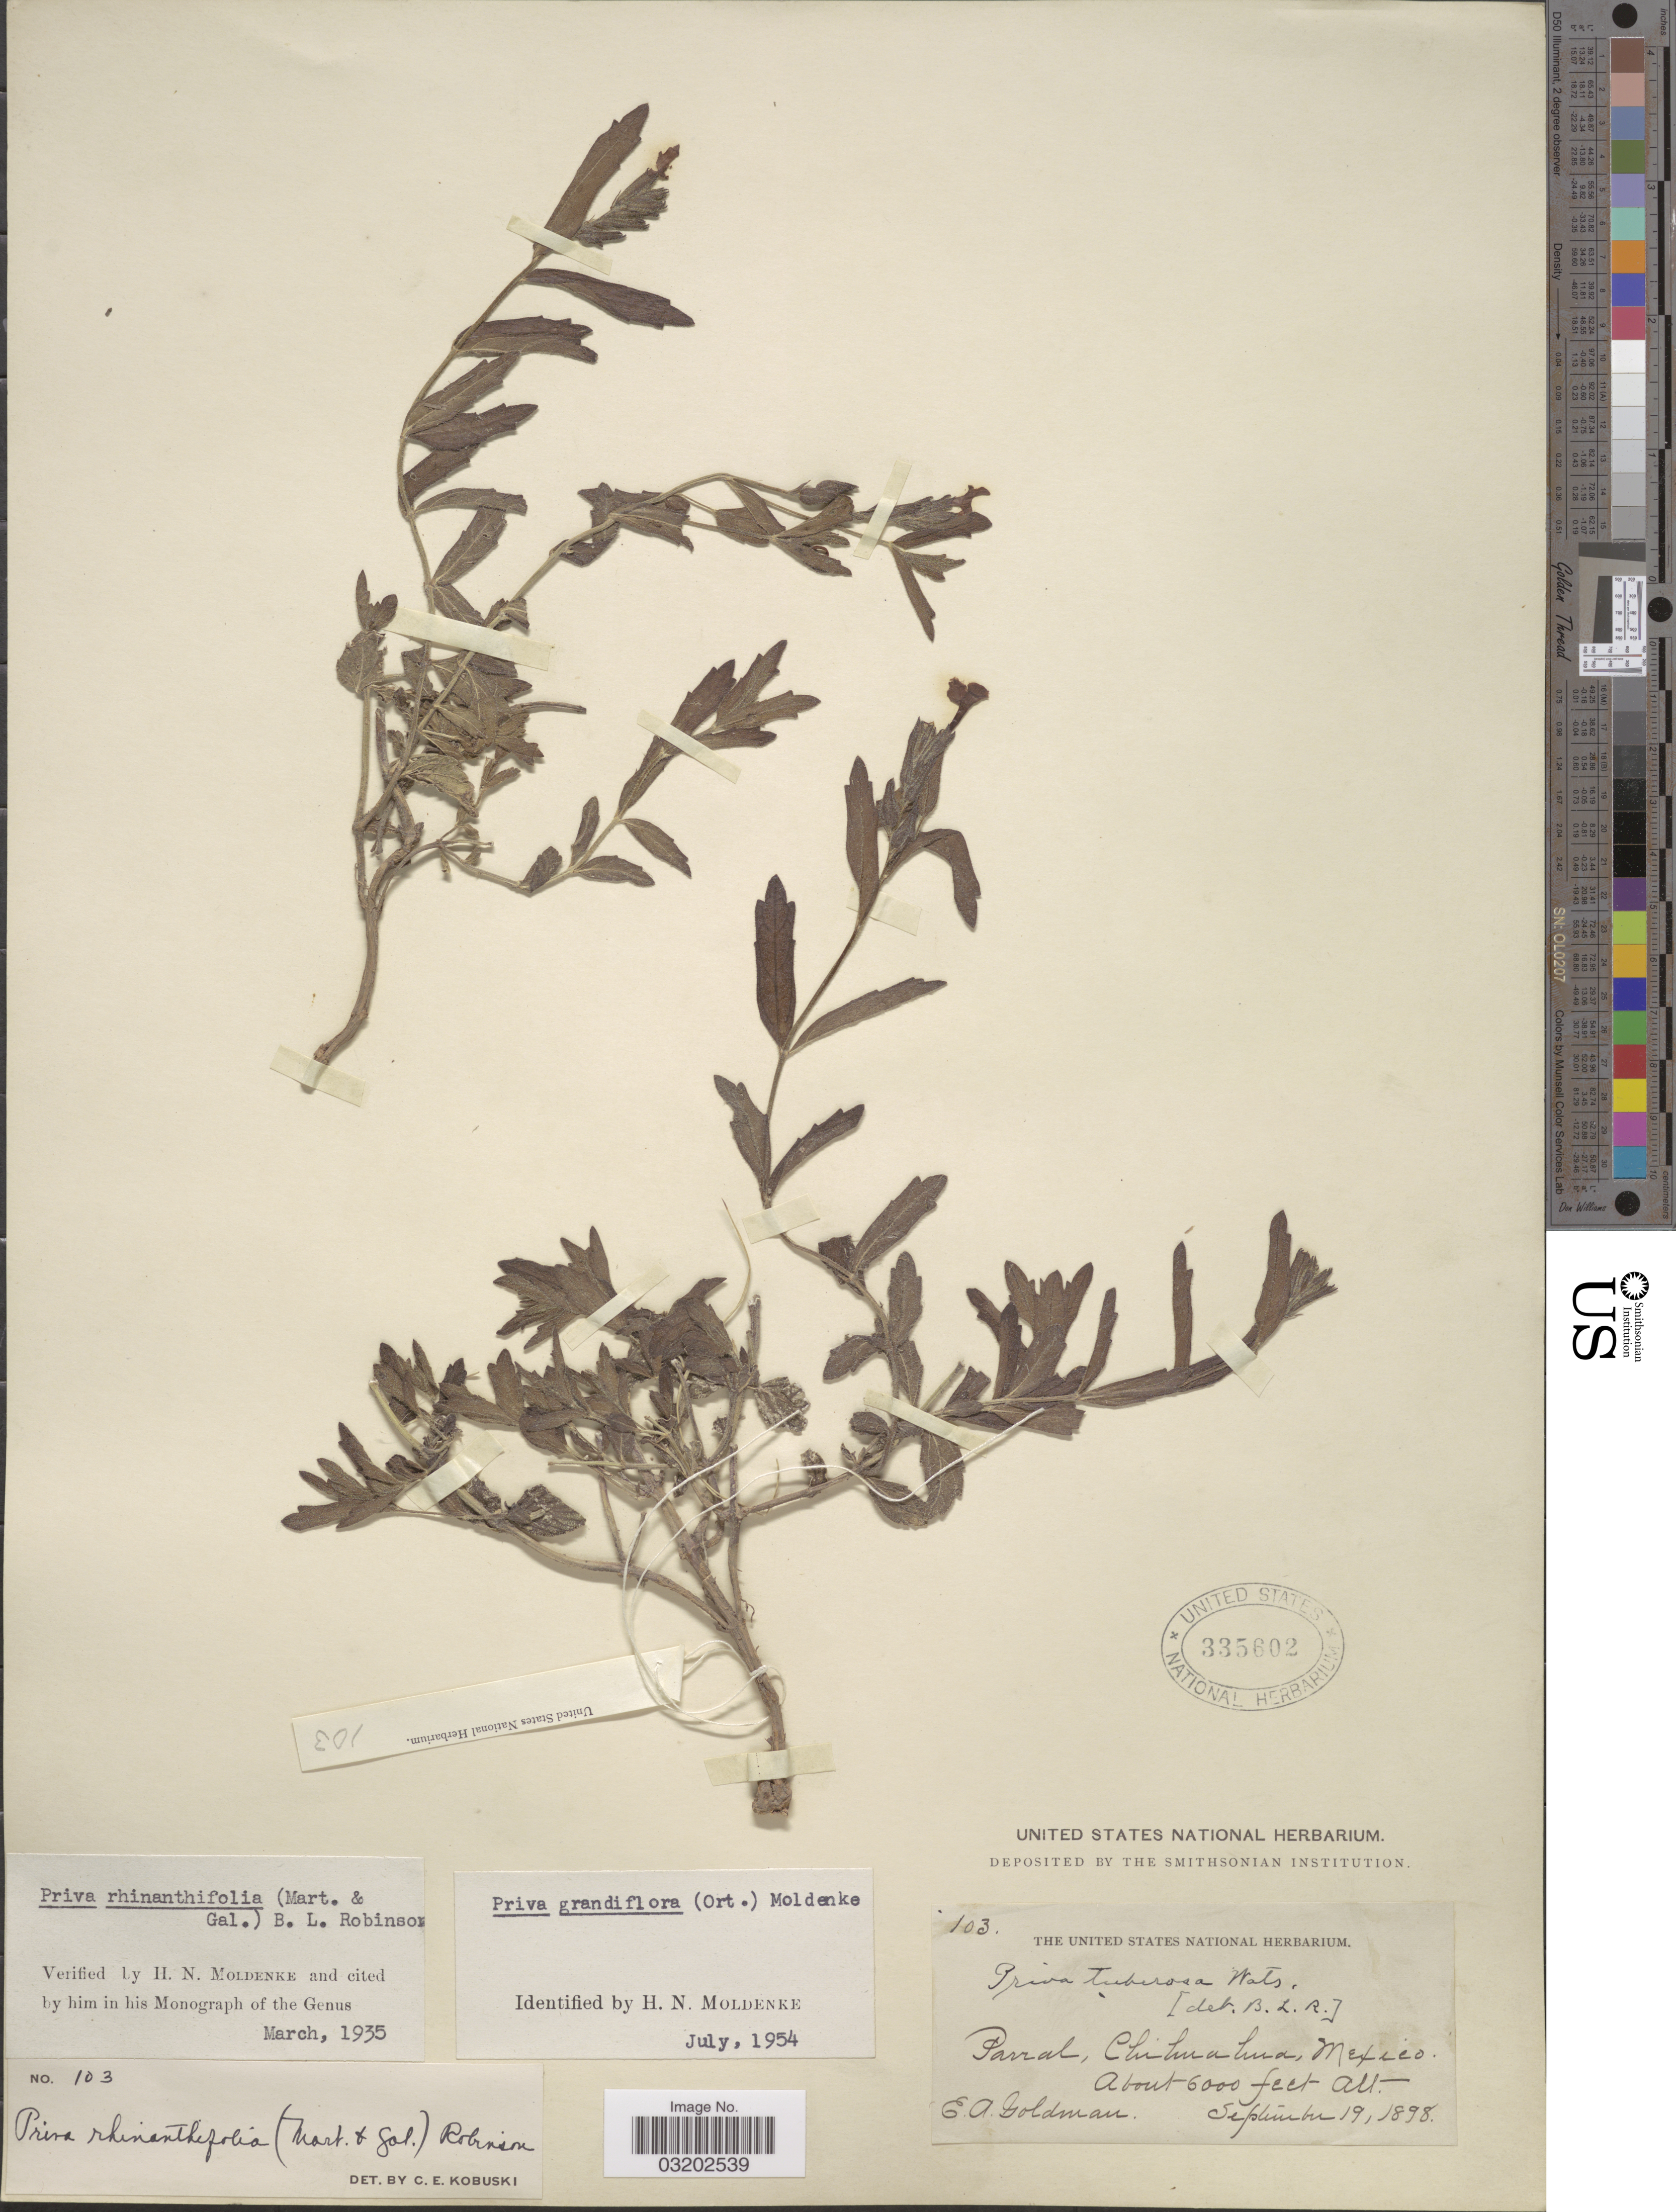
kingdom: Plantae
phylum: Tracheophyta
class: Magnoliopsida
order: Lamiales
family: Verbenaceae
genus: Priva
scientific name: Priva grandiflora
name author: Moldenke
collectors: E. A. Goldman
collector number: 103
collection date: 1898-09-19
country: Mexico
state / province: Chihuahua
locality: Parral.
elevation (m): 1829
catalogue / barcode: US 335602